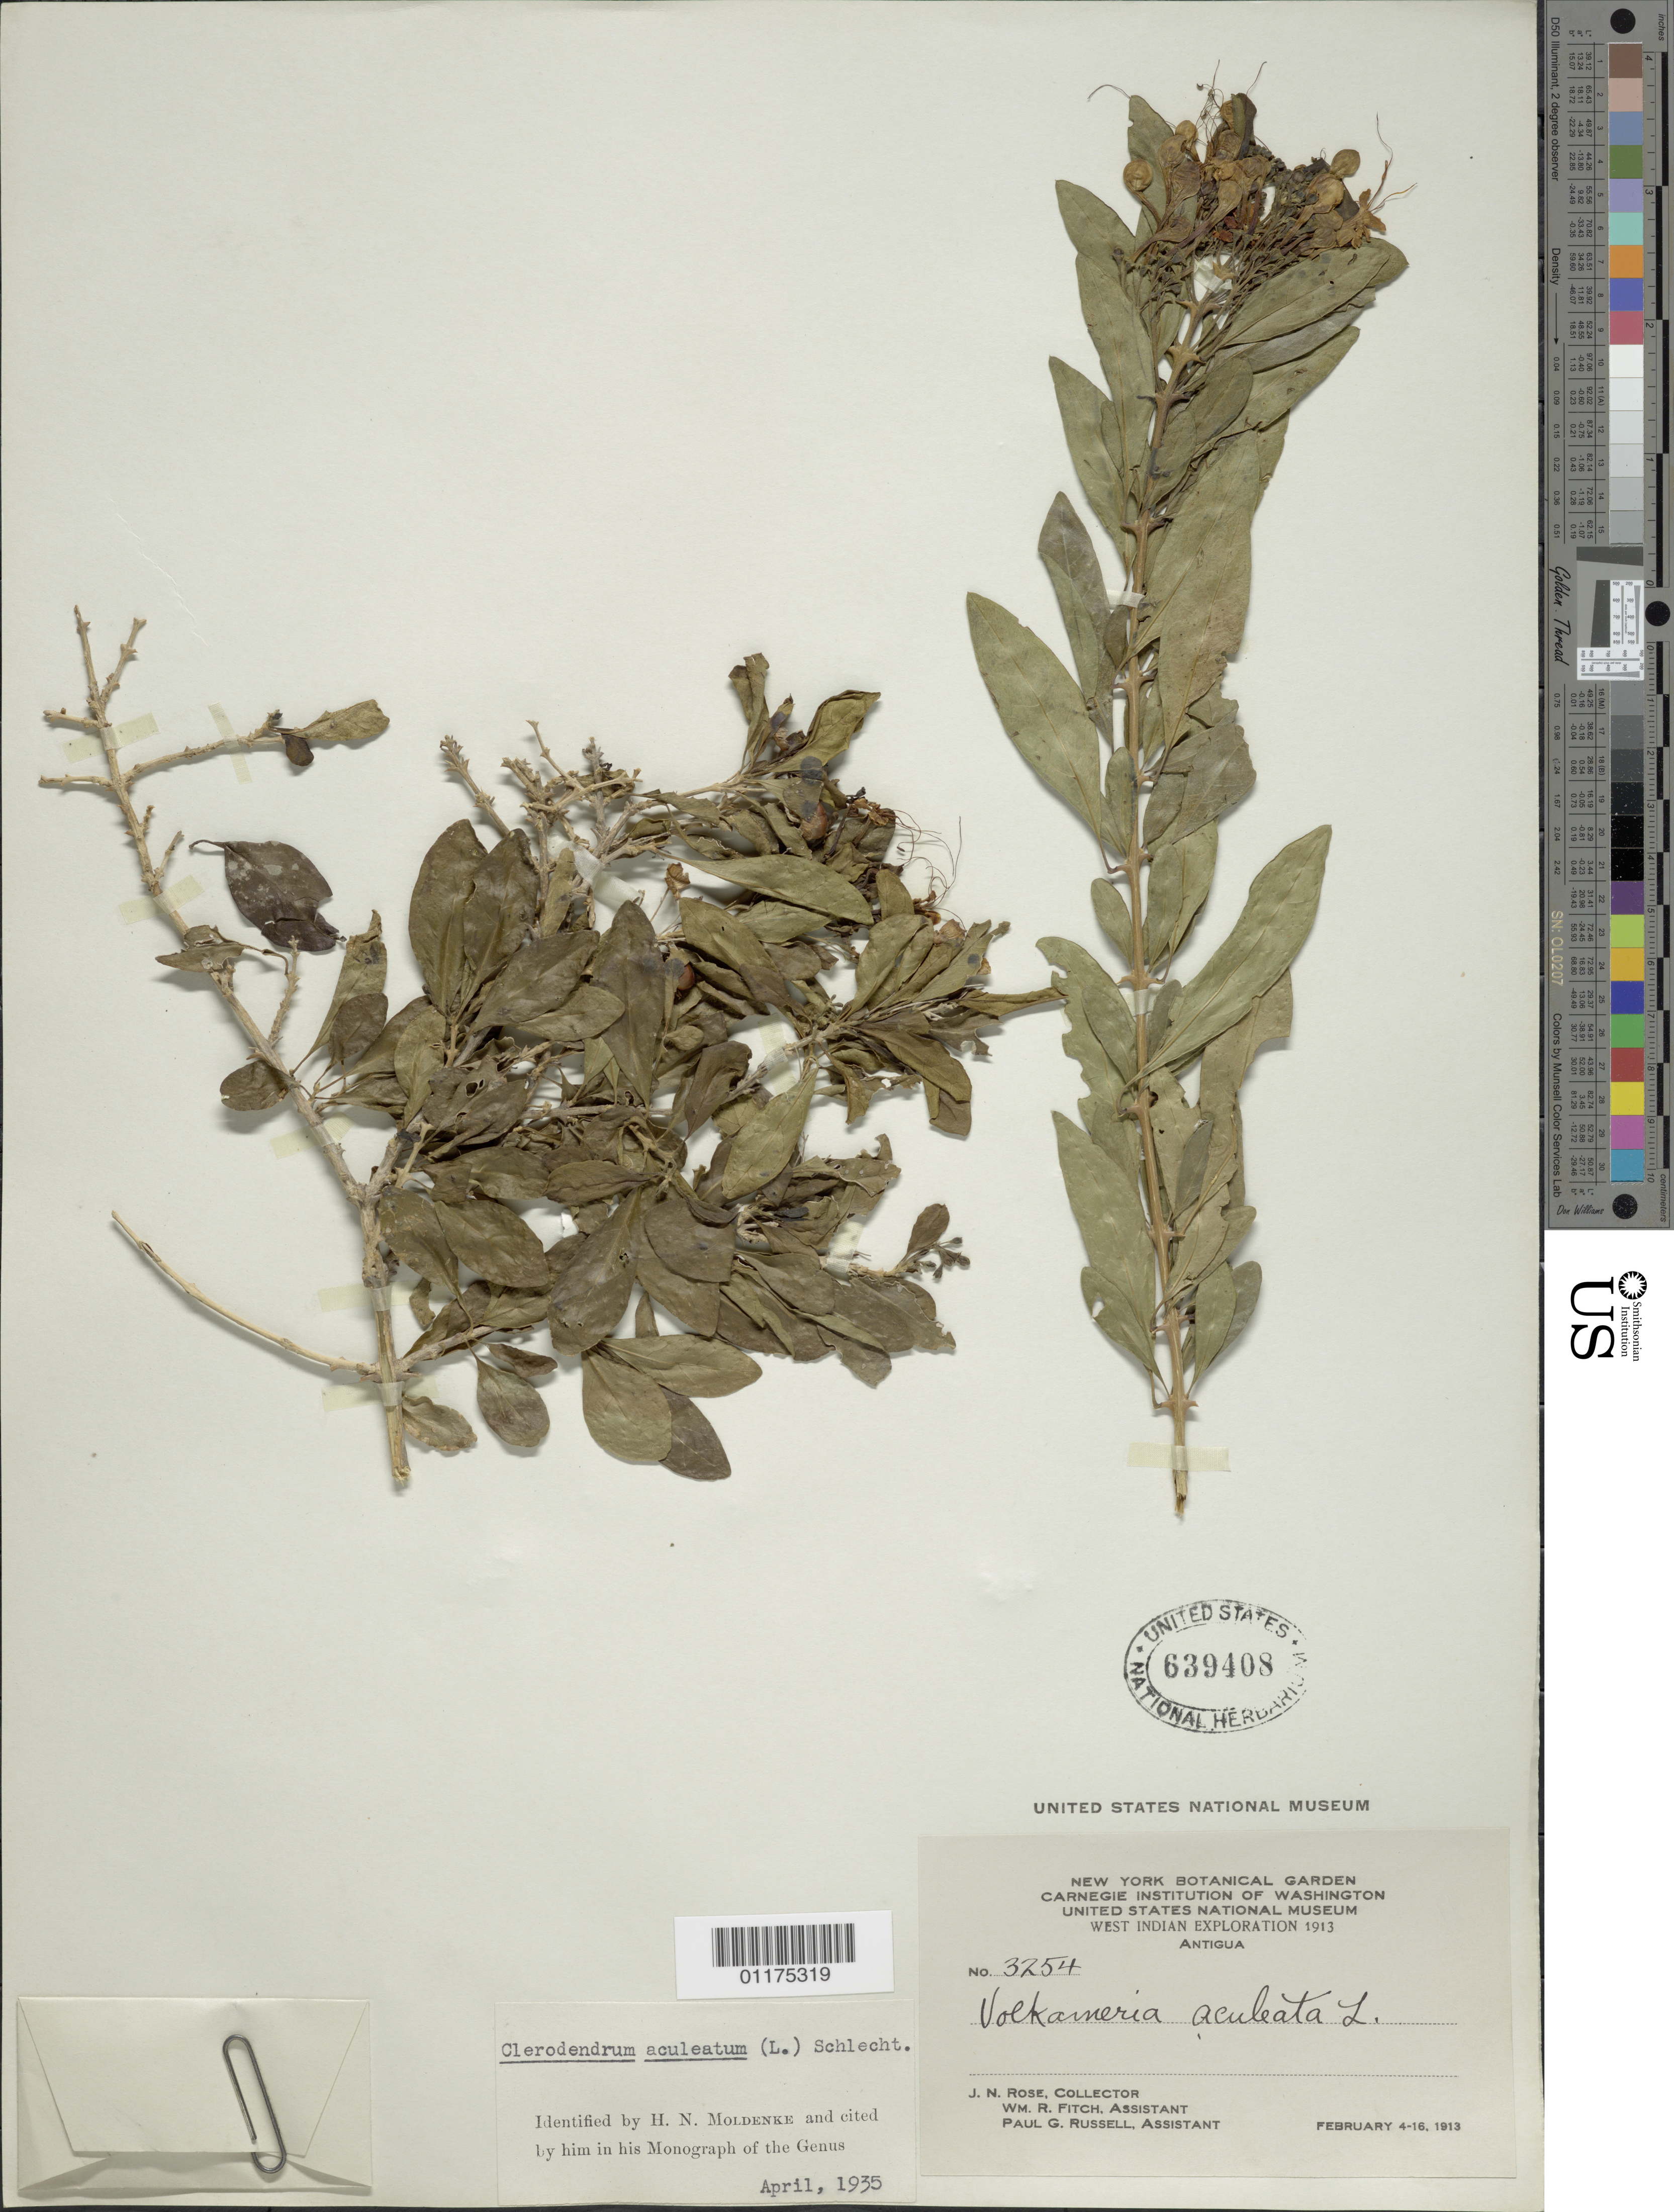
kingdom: Plantae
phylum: Tracheophyta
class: Magnoliopsida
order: Lamiales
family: Lamiaceae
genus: Clerodendrum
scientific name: Clerodendrum aculeatum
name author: (L.) Schltdl.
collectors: J. N. Rose, W. R. Fitch & P. G. Russell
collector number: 3254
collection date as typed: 04 Feb 1913 to 16 Feb 1913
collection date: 1913-02-04/1913-02-16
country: Antigua and Barbuda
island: Leeward Is.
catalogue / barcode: US 639408